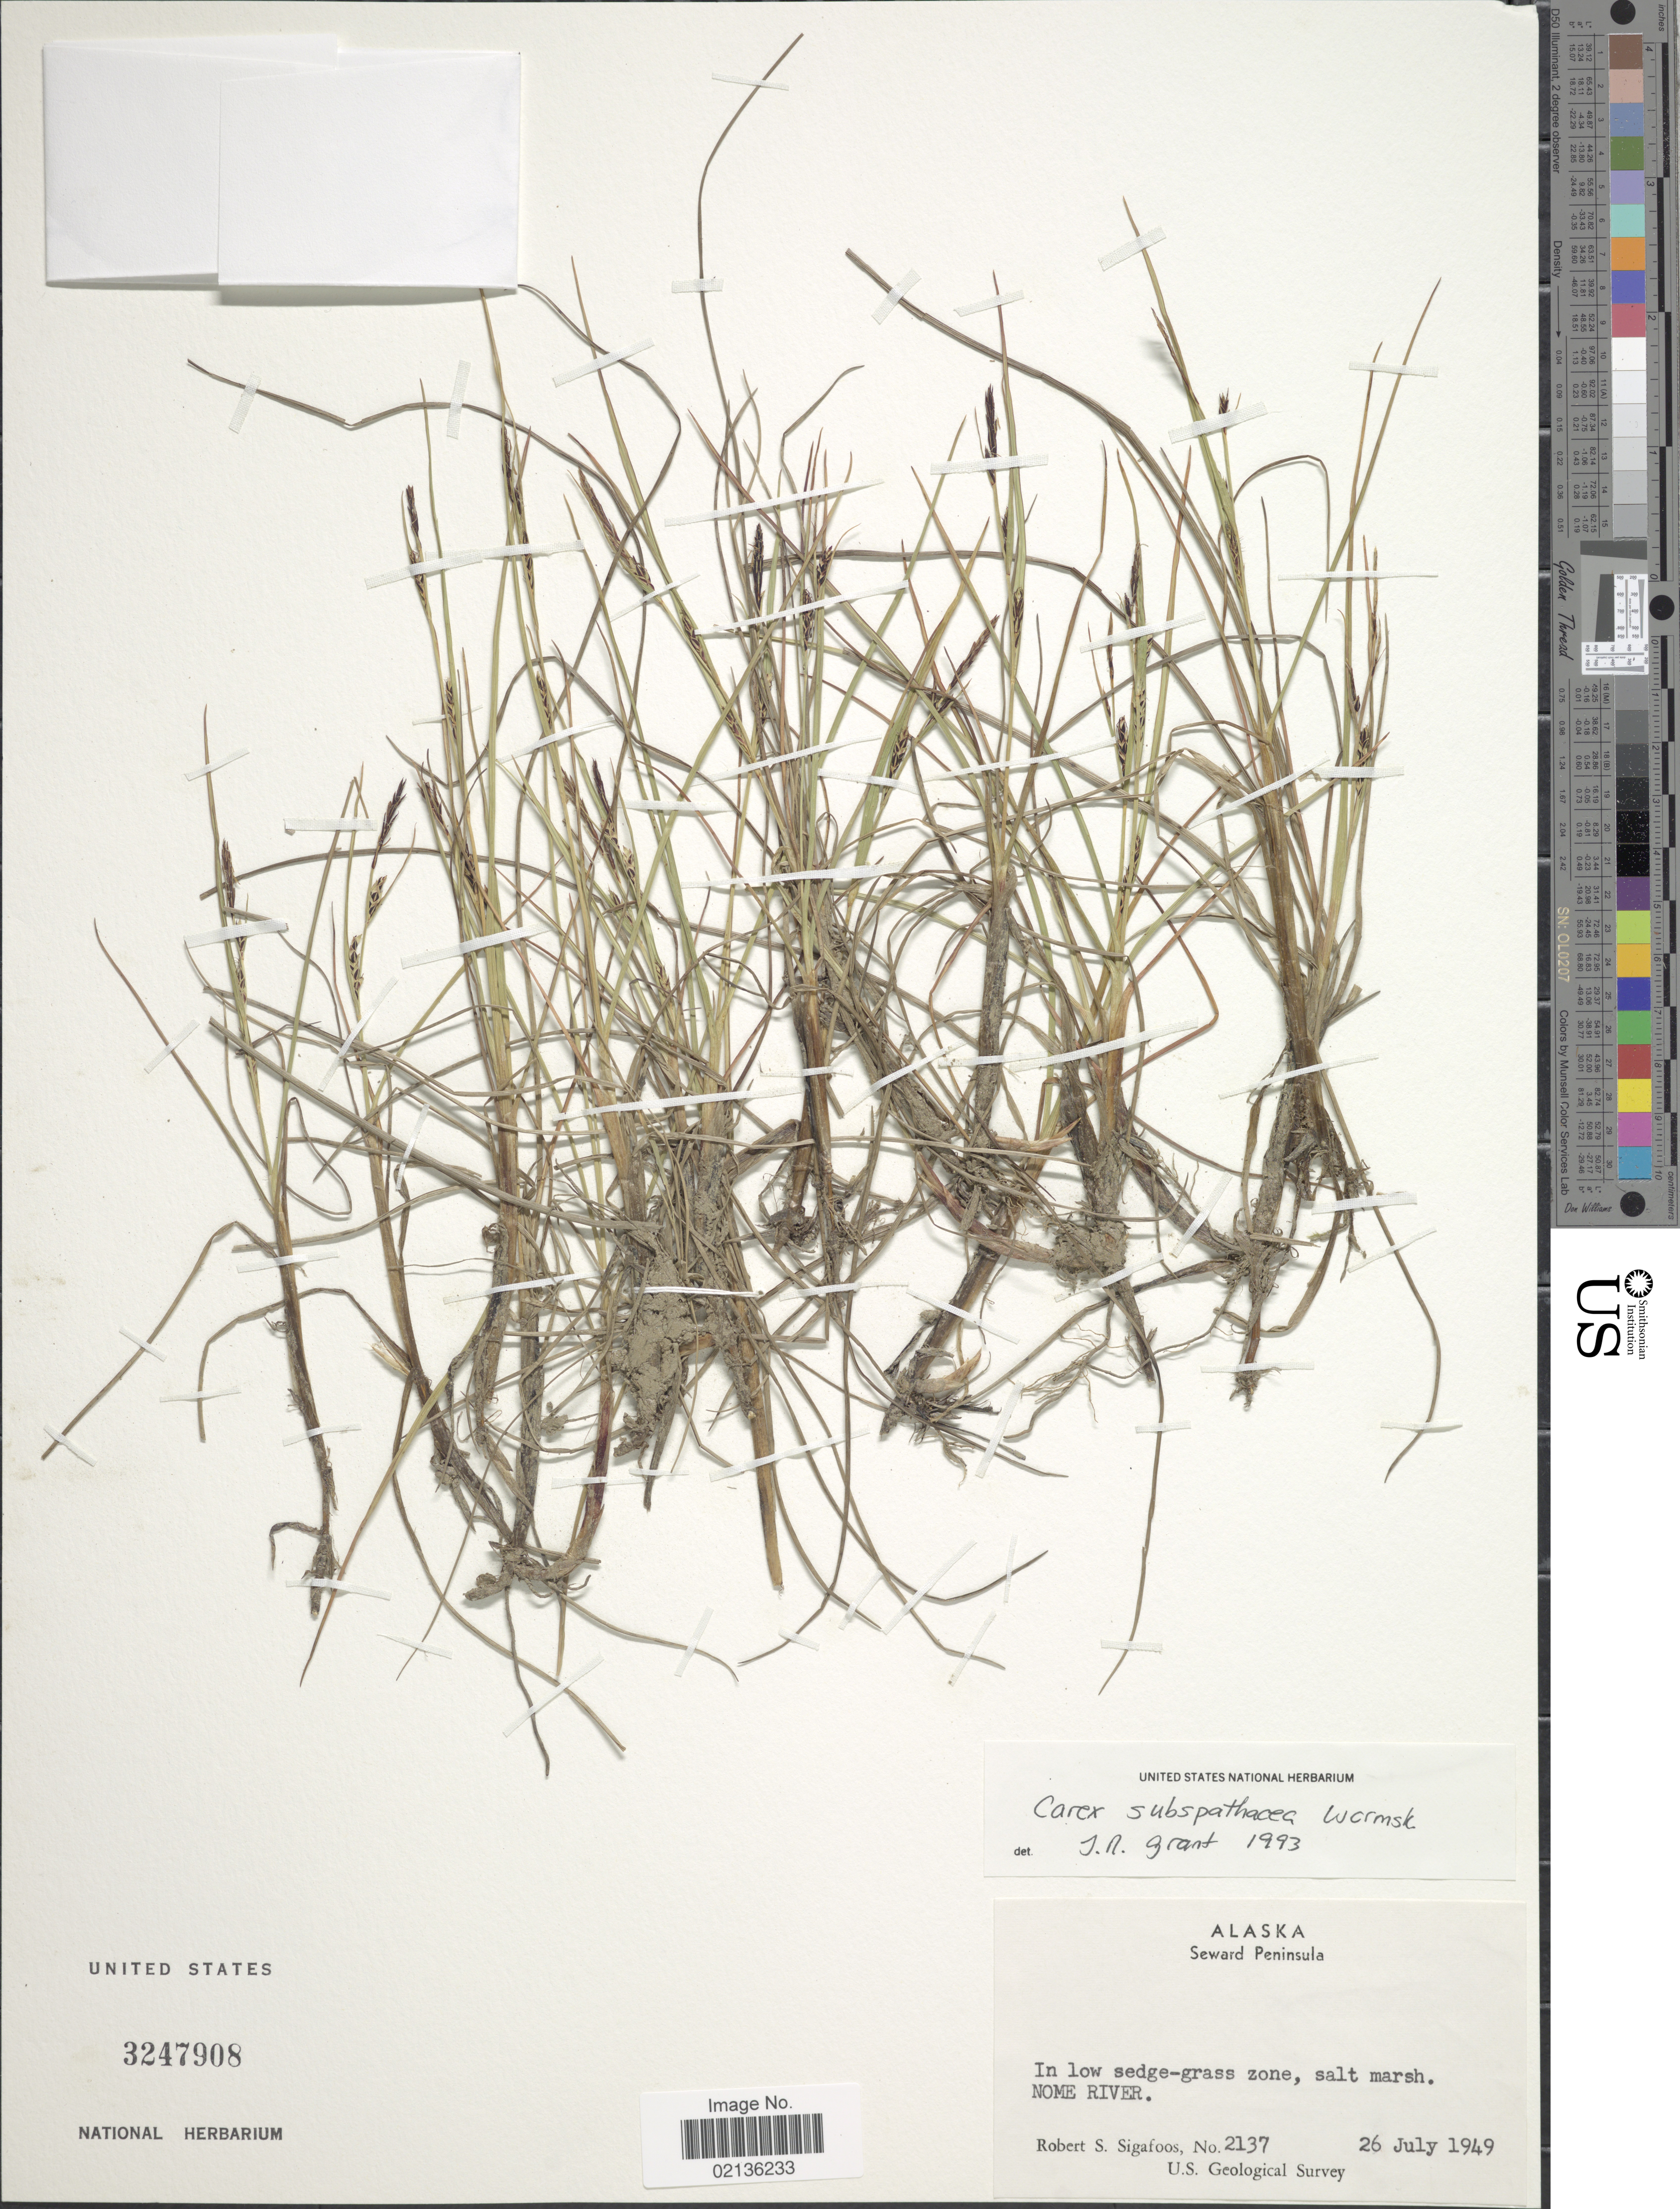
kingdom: Plantae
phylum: Tracheophyta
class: Liliopsida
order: Poales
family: Cyperaceae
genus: Carex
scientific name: Carex subspathacea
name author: Wormsk. ex Hornem.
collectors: R. Sigafoos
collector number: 2137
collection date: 1949-07-26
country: United States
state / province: Alaska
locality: Seward Peninsula, Nome River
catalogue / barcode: US 3247908